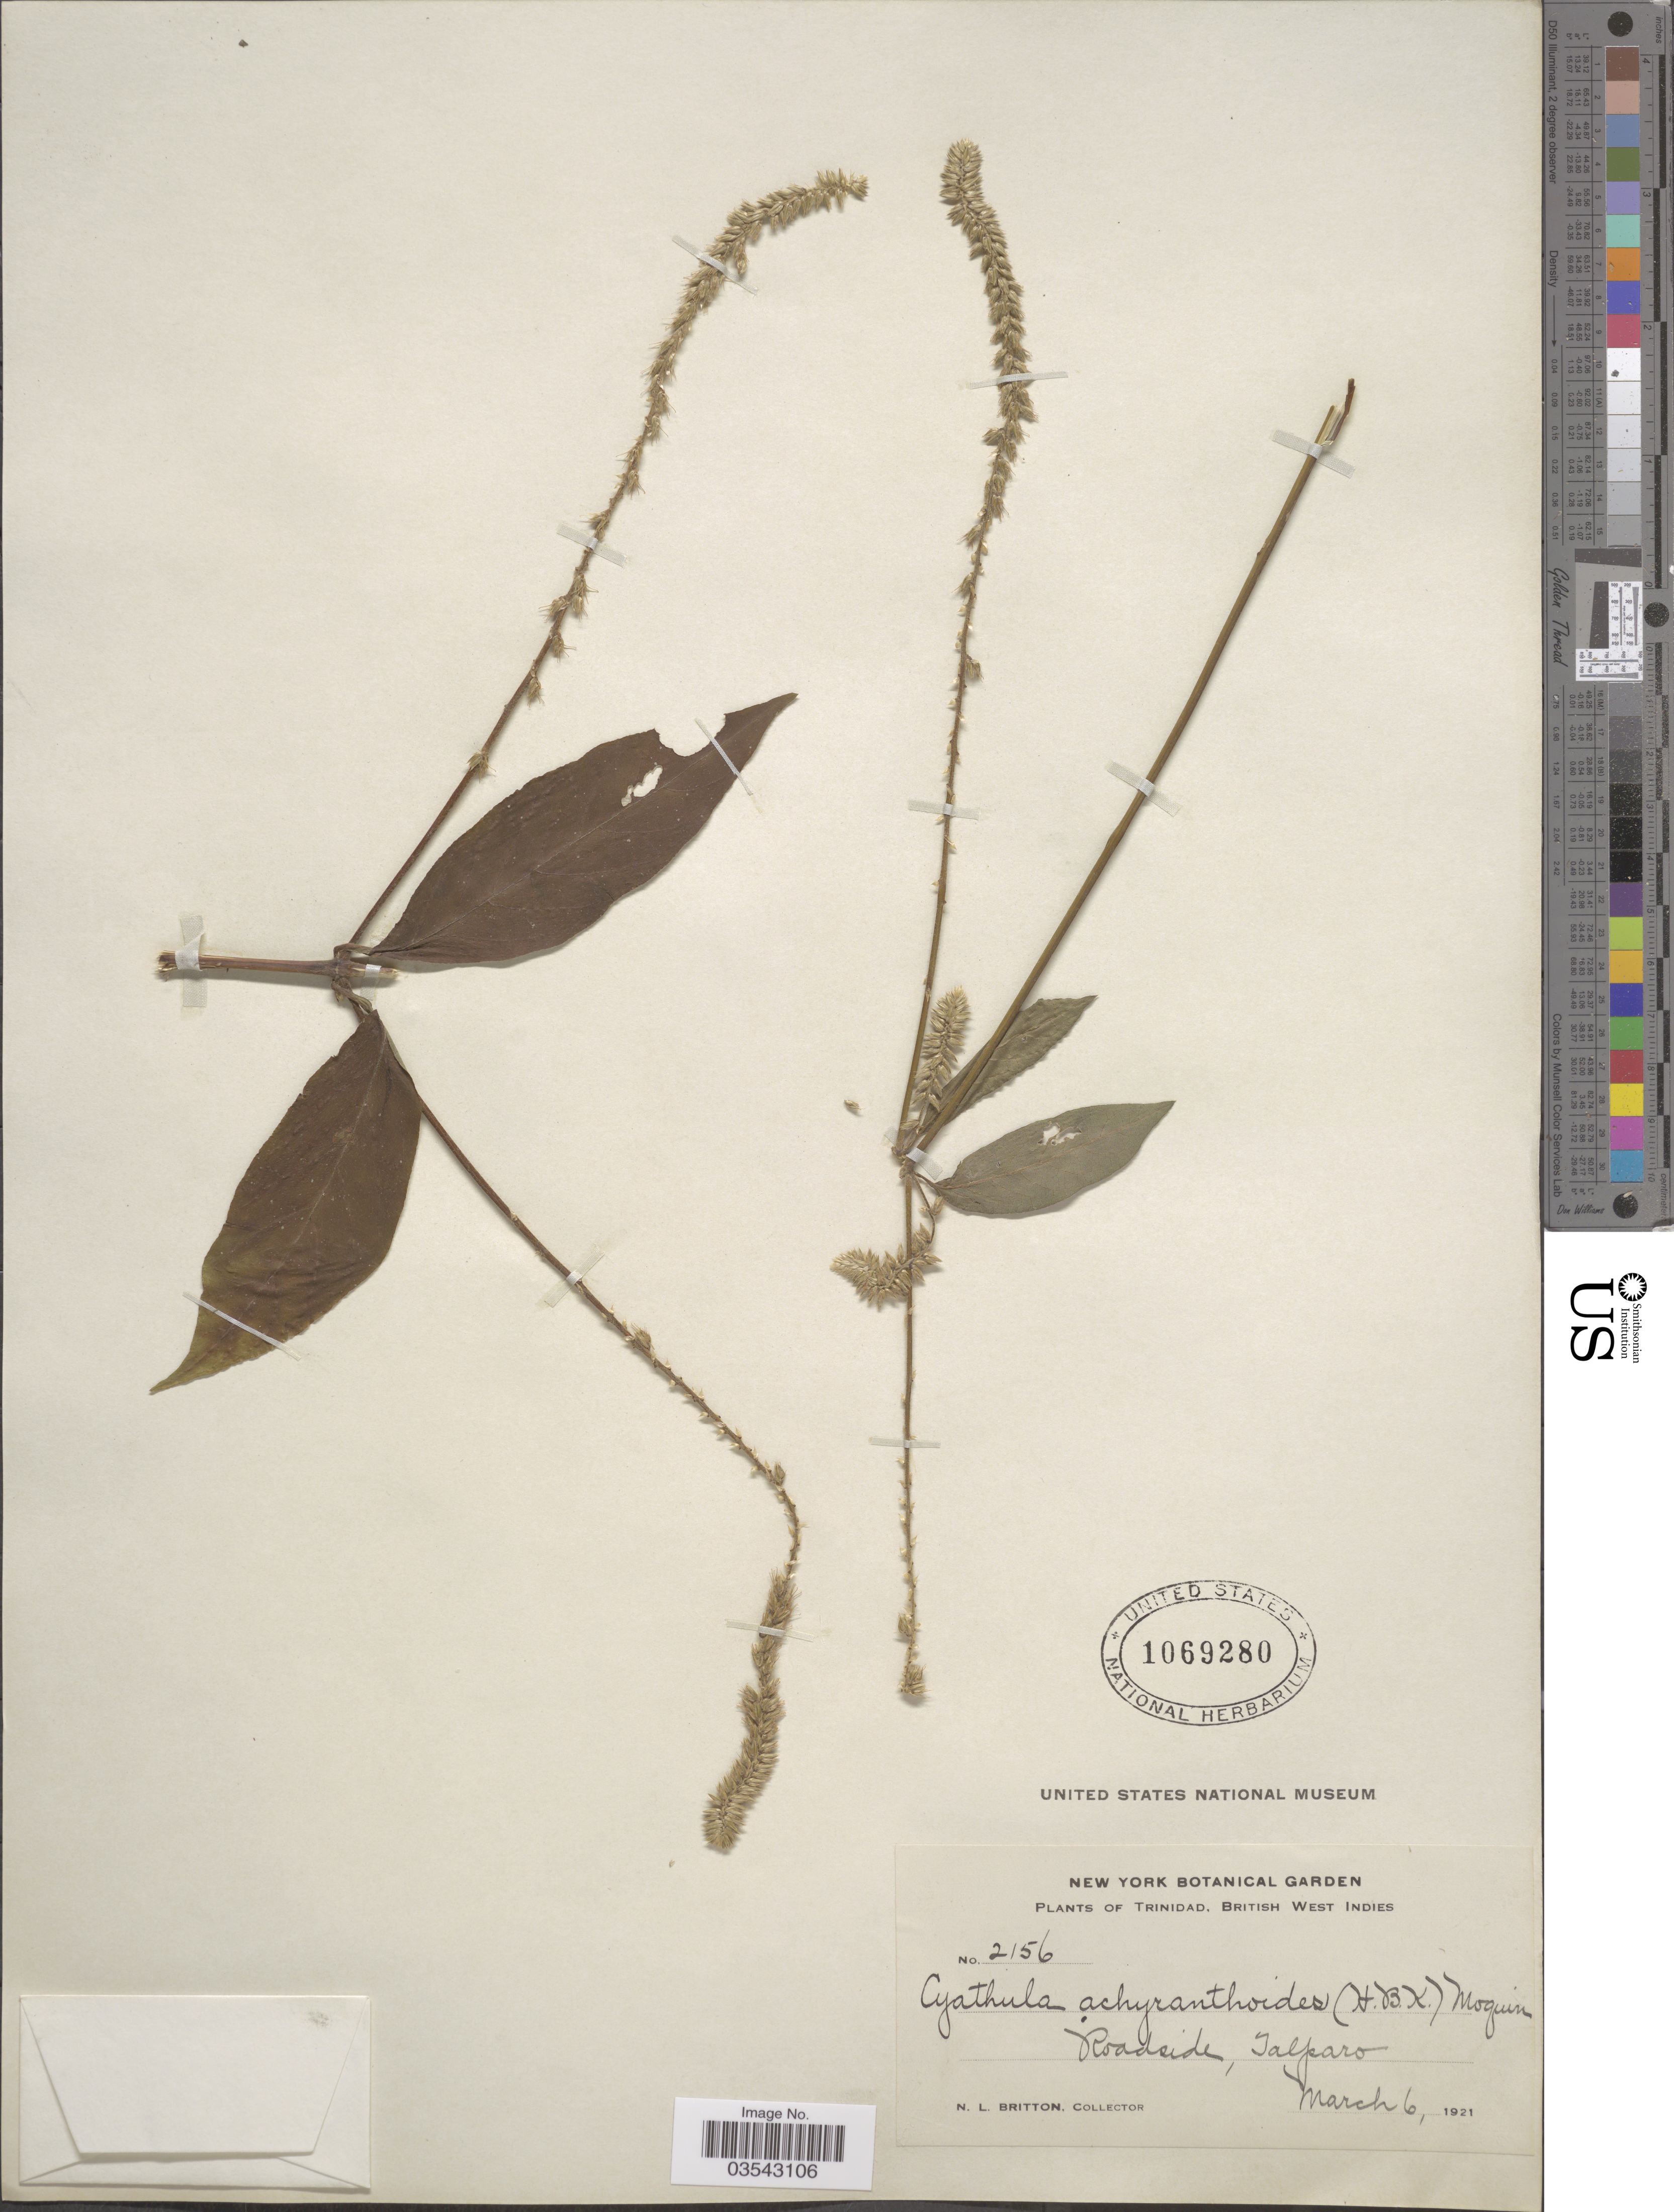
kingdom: Plantae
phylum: Tracheophyta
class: Magnoliopsida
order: Caryophyllales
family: Amaranthaceae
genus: Cyathula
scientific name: Cyathula achyranthoides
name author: (Kunth) Moq.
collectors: N. Britton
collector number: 2156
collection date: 1921-03-06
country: Trinidad and Tobago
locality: Trinidad, British West Indies. Roadside, Talparo.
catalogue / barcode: US 1069280